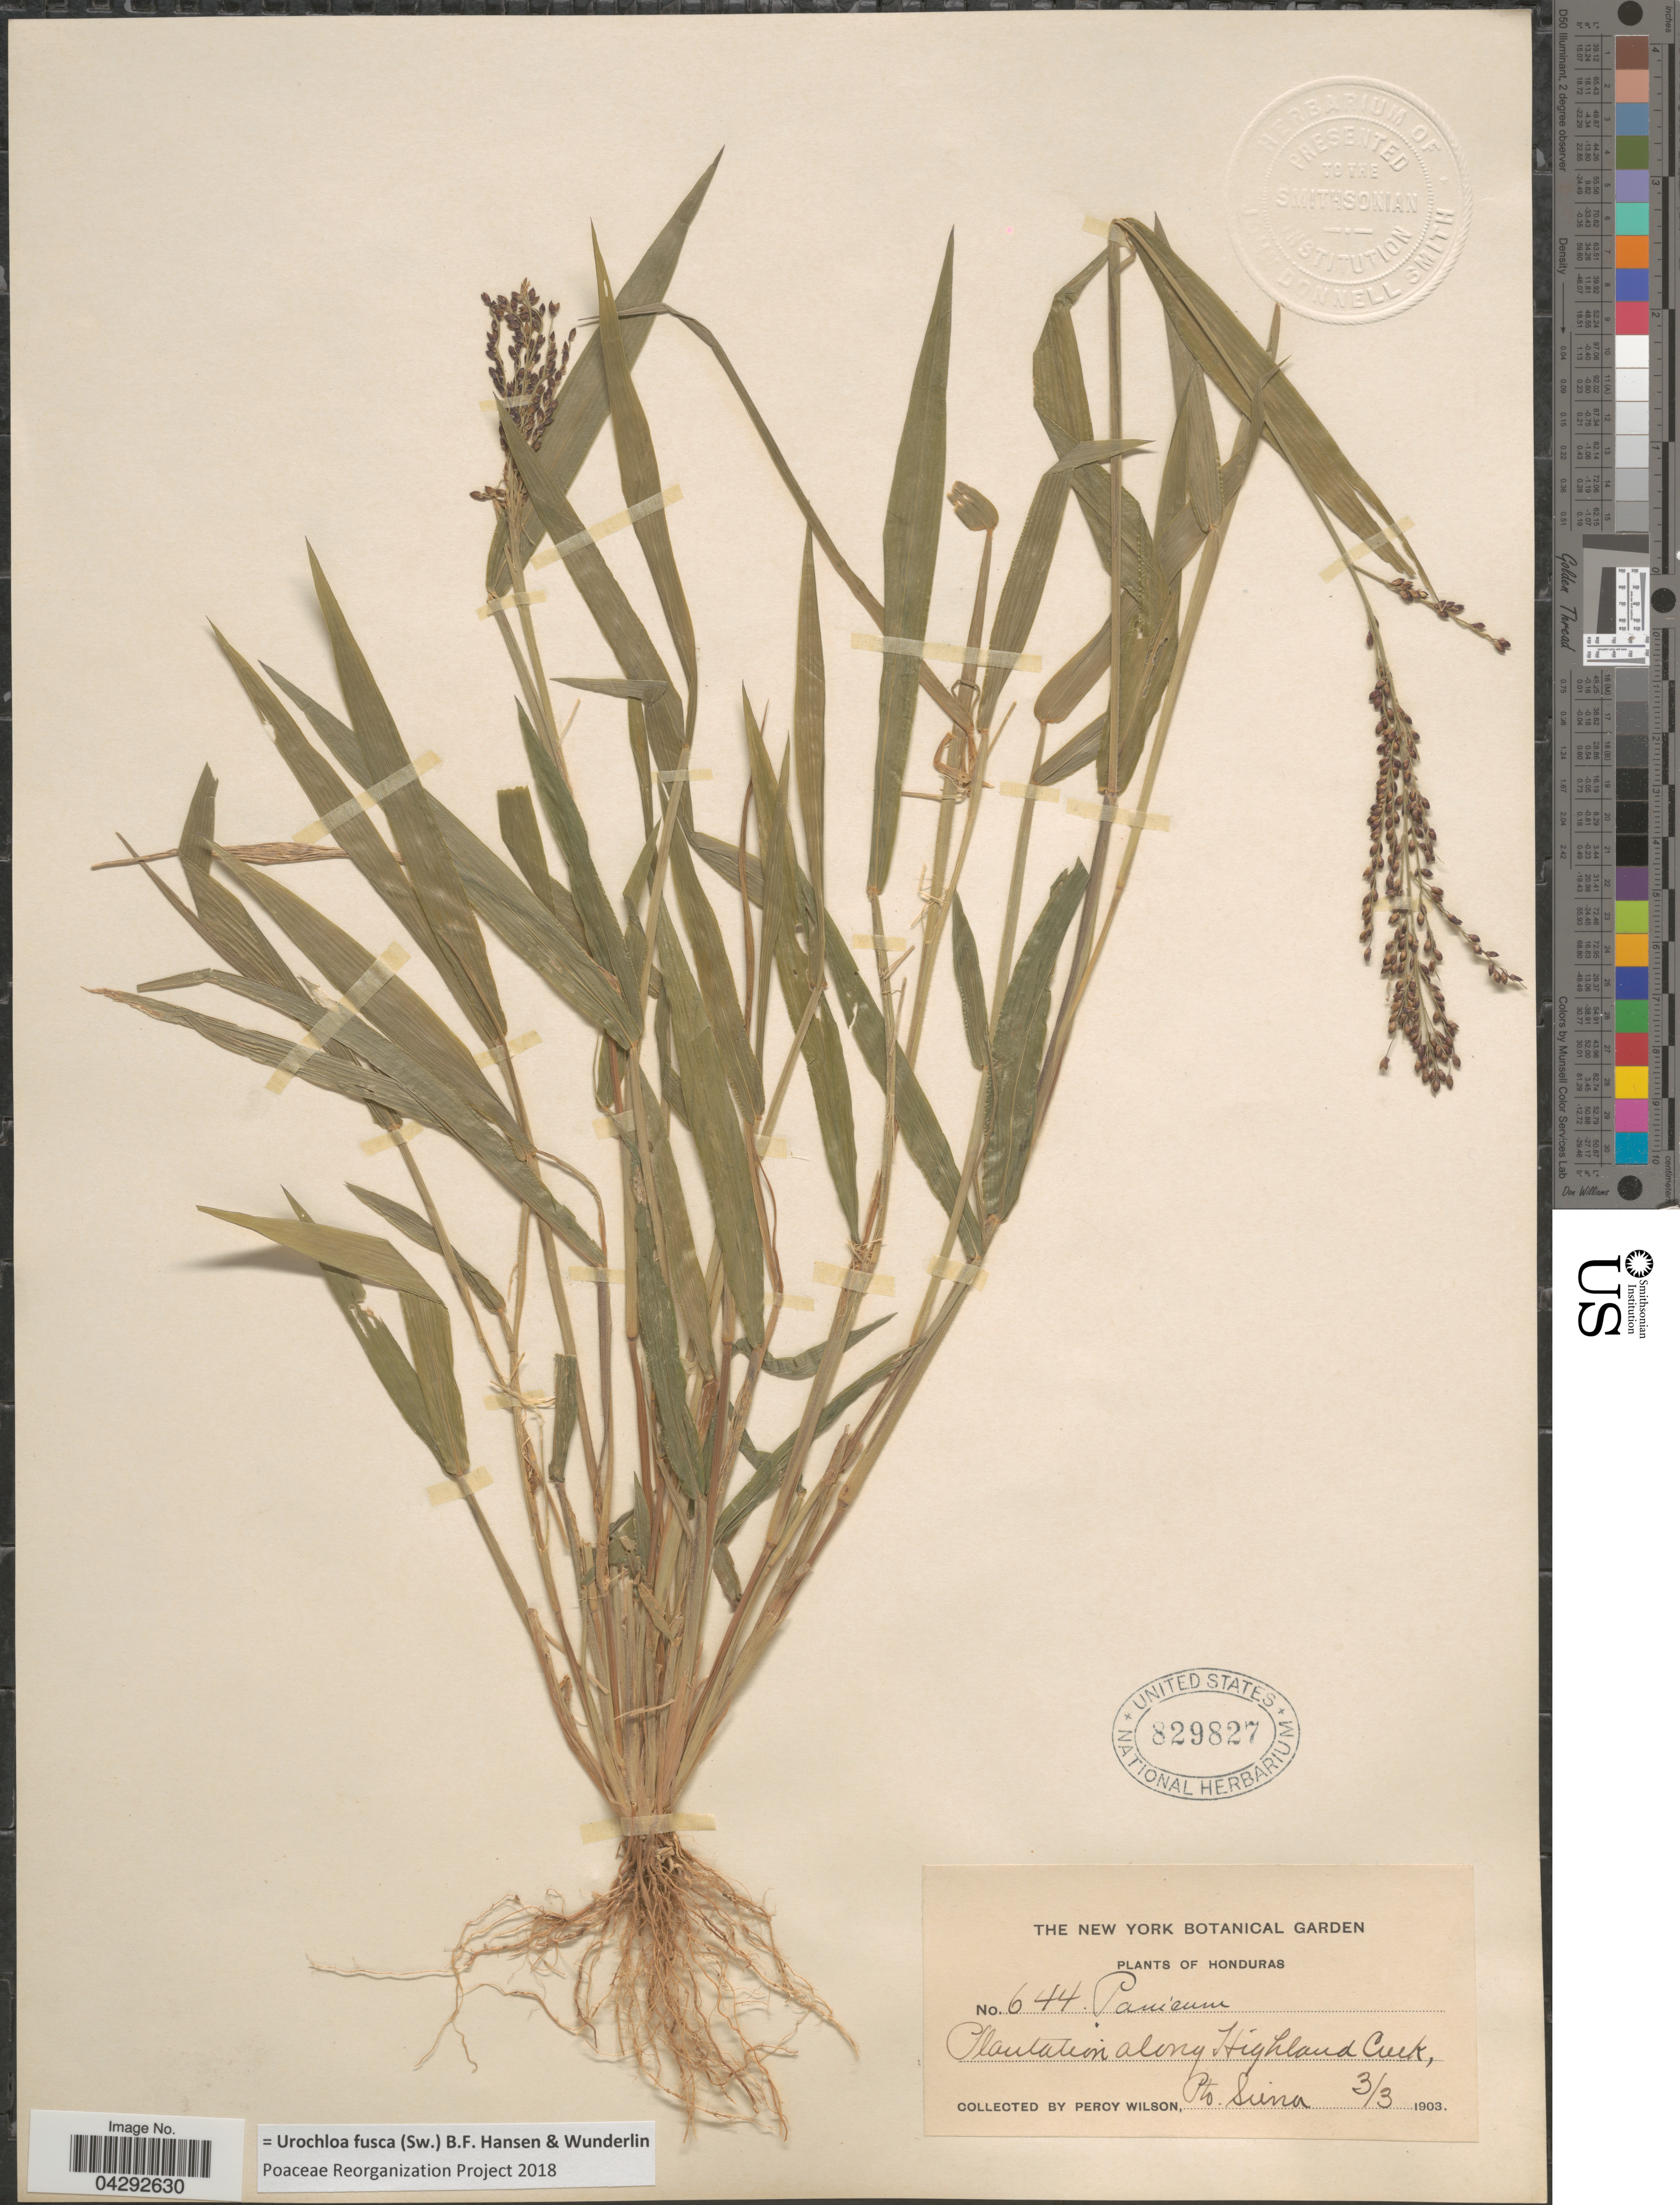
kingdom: Plantae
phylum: Tracheophyta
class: Liliopsida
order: Poales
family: Poaceae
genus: Urochloa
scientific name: Urochloa fusca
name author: (Sw.) B.F. Hansen & Wunderlin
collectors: P. Wilson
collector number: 644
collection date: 1903-03-03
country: Honduras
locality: Plantation along Highland Creek, Pto. Sierra.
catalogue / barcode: US 829827